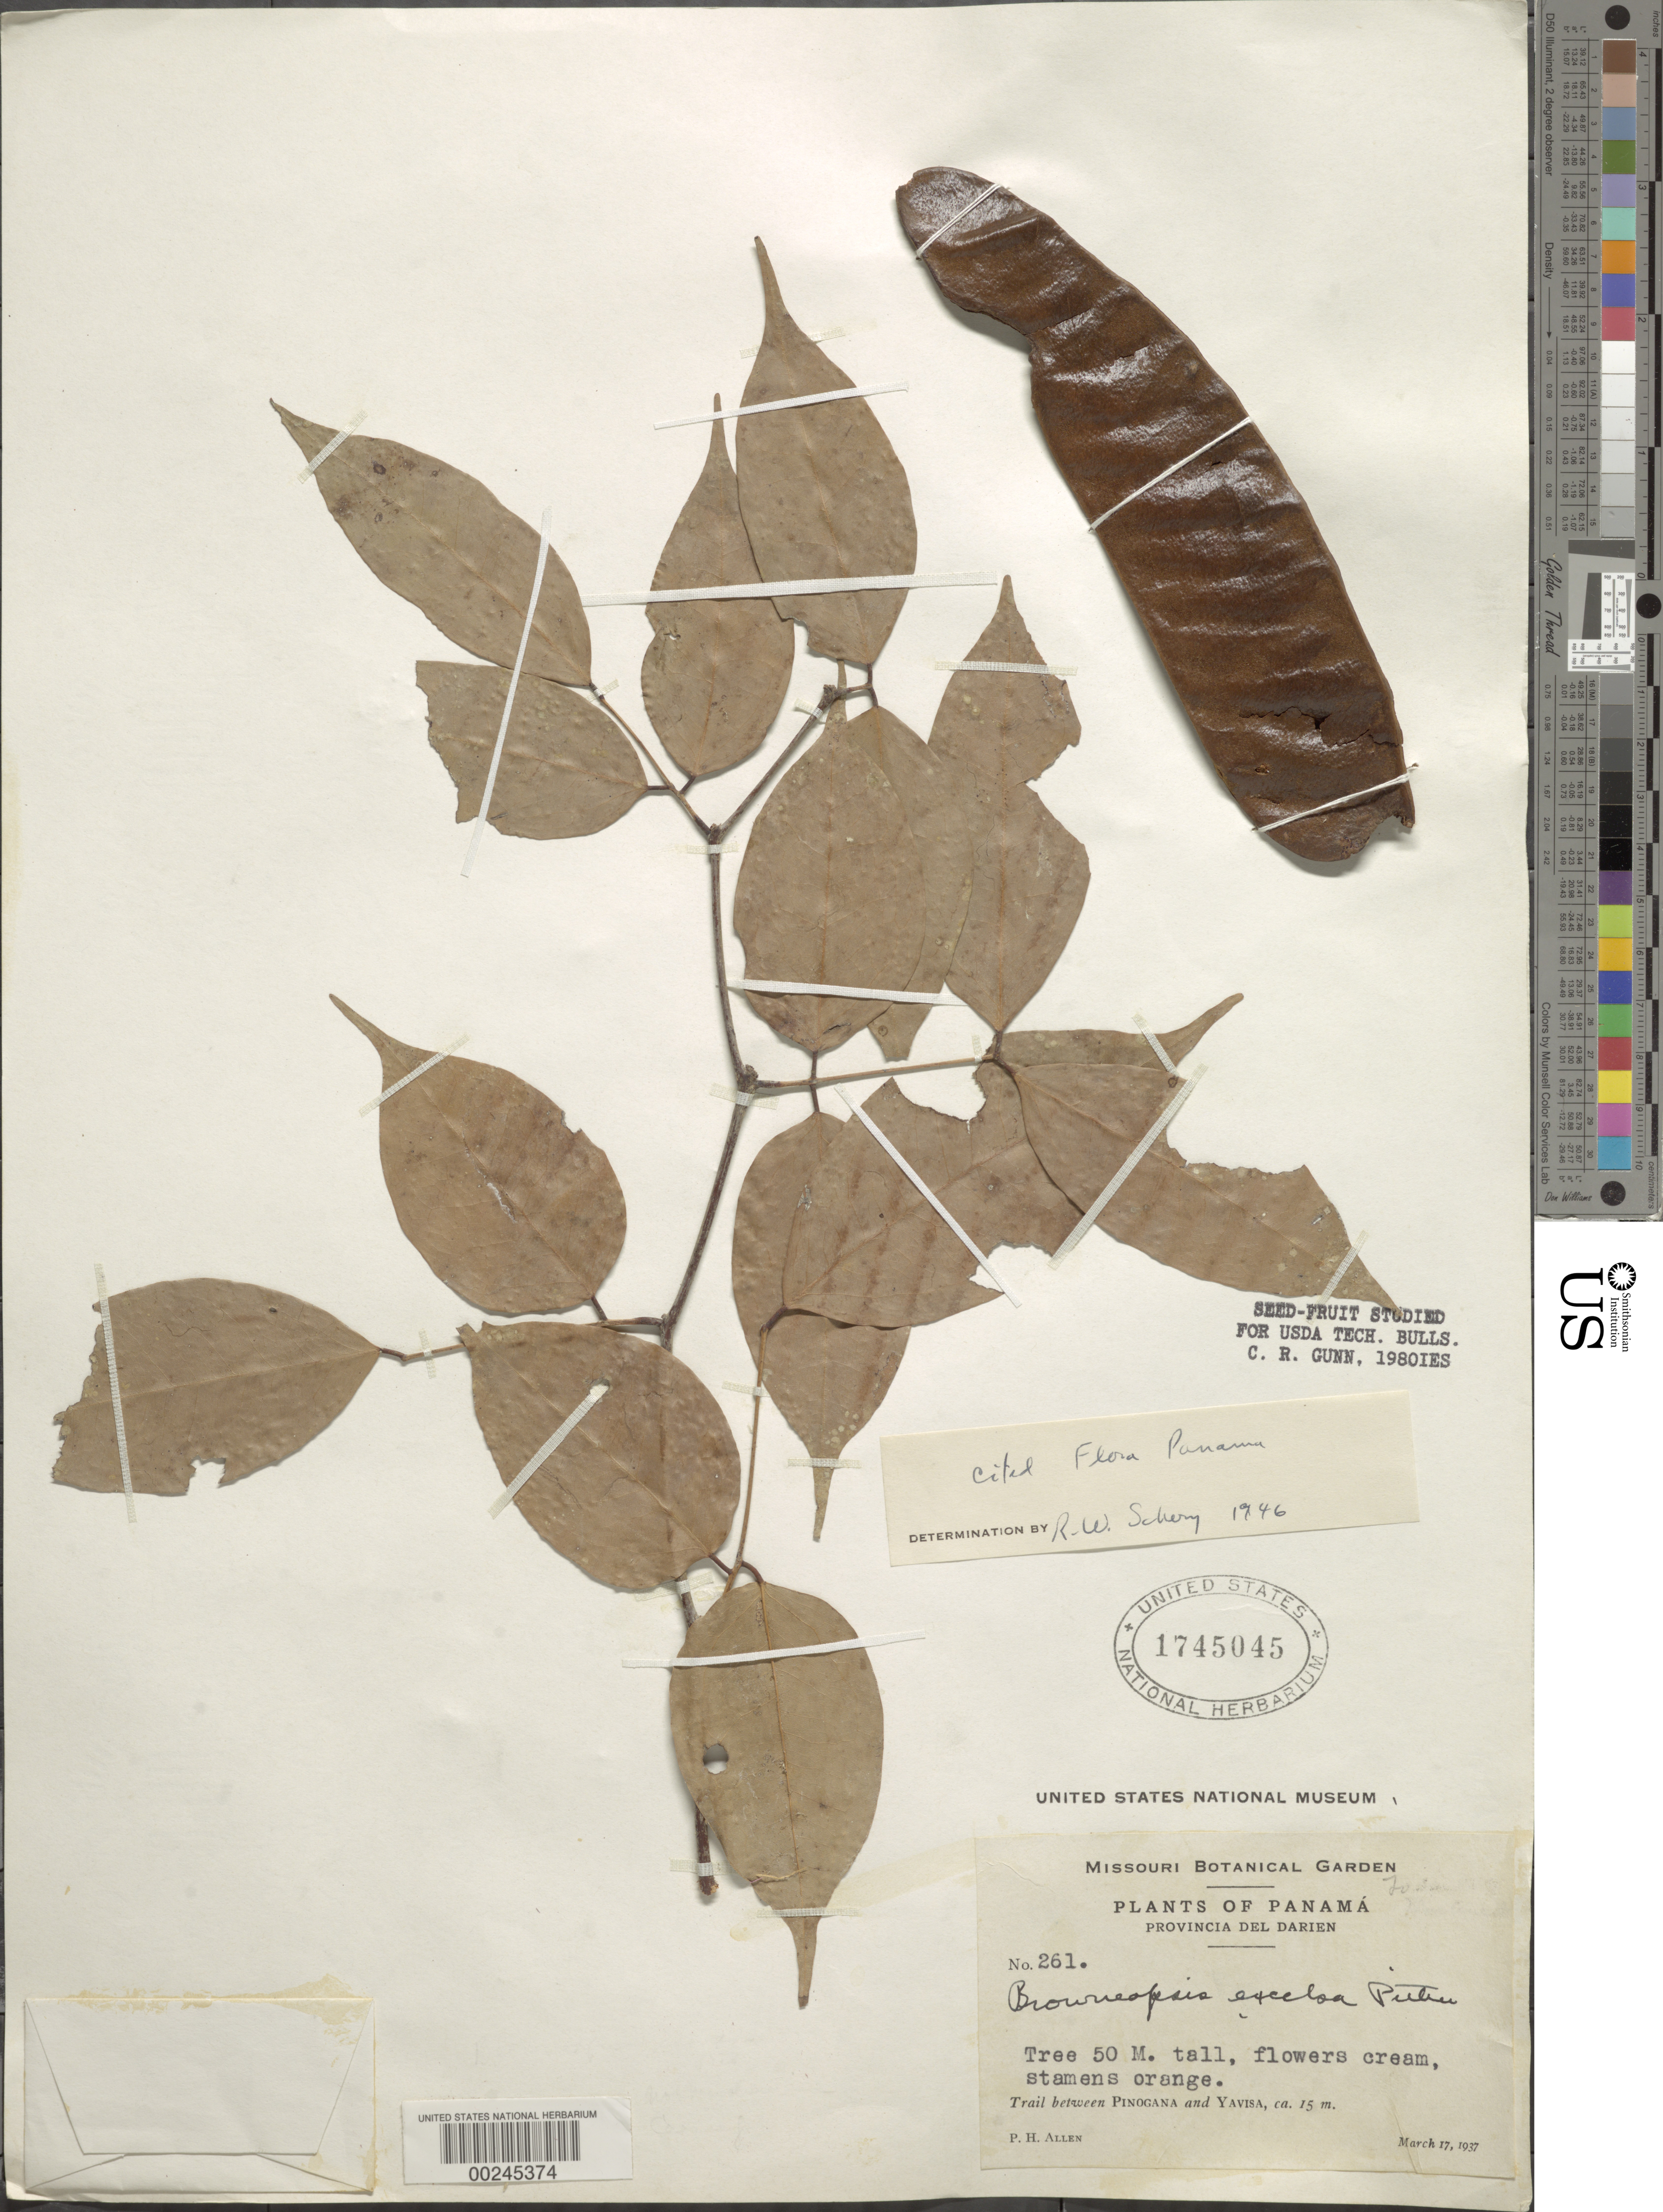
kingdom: Plantae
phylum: Tracheophyta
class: Magnoliopsida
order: Fabales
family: Fabaceae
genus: Browneopsis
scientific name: Browneopsis excelsa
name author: Pittier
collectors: P. H. Allen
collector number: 261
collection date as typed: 17 Mar 1937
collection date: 1937-03-17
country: Panama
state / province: Darién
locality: Trail between Pinogana and Yavis,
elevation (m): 15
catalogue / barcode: US 1745045